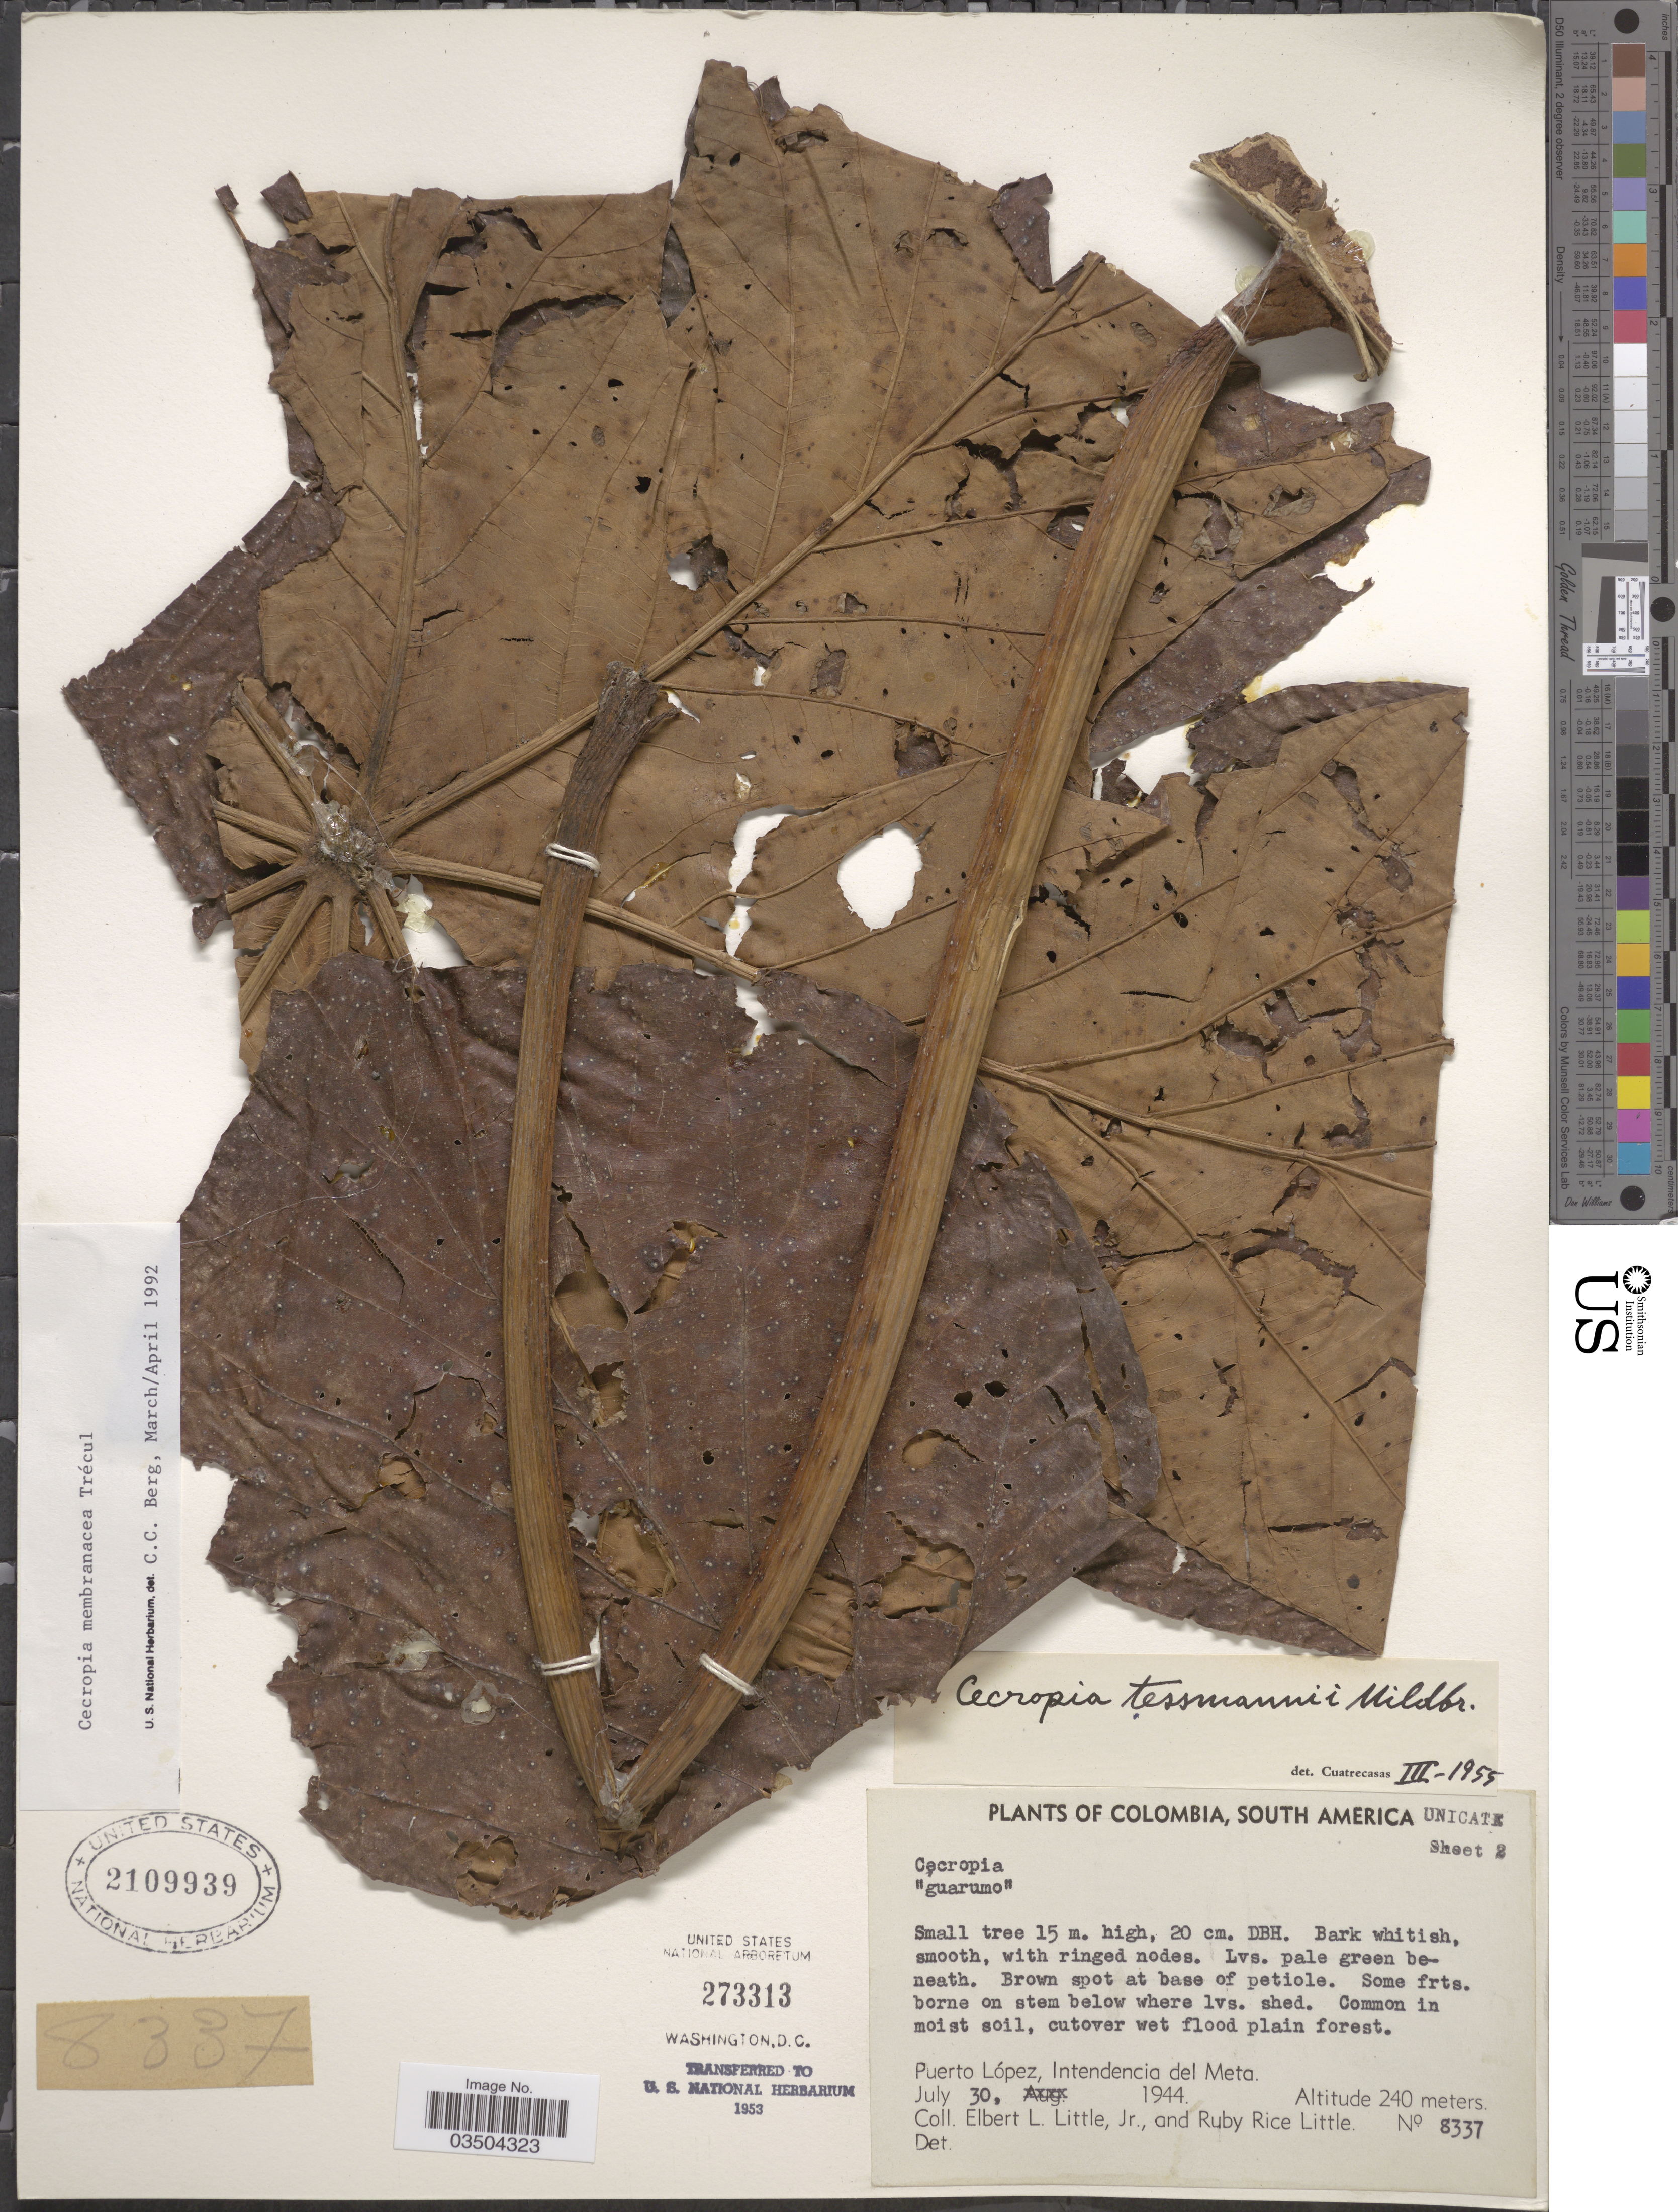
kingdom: Plantae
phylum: Tracheophyta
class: Magnoliopsida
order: Rosales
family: Urticaceae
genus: Cecropia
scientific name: Cecropia membranacea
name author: Trécul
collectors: E. L. Little & R. R. Little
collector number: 8337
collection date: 1944-07-30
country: Colombia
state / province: Meta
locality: Puerto López, Intendencia del Meta.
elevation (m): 240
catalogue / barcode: US 2109939